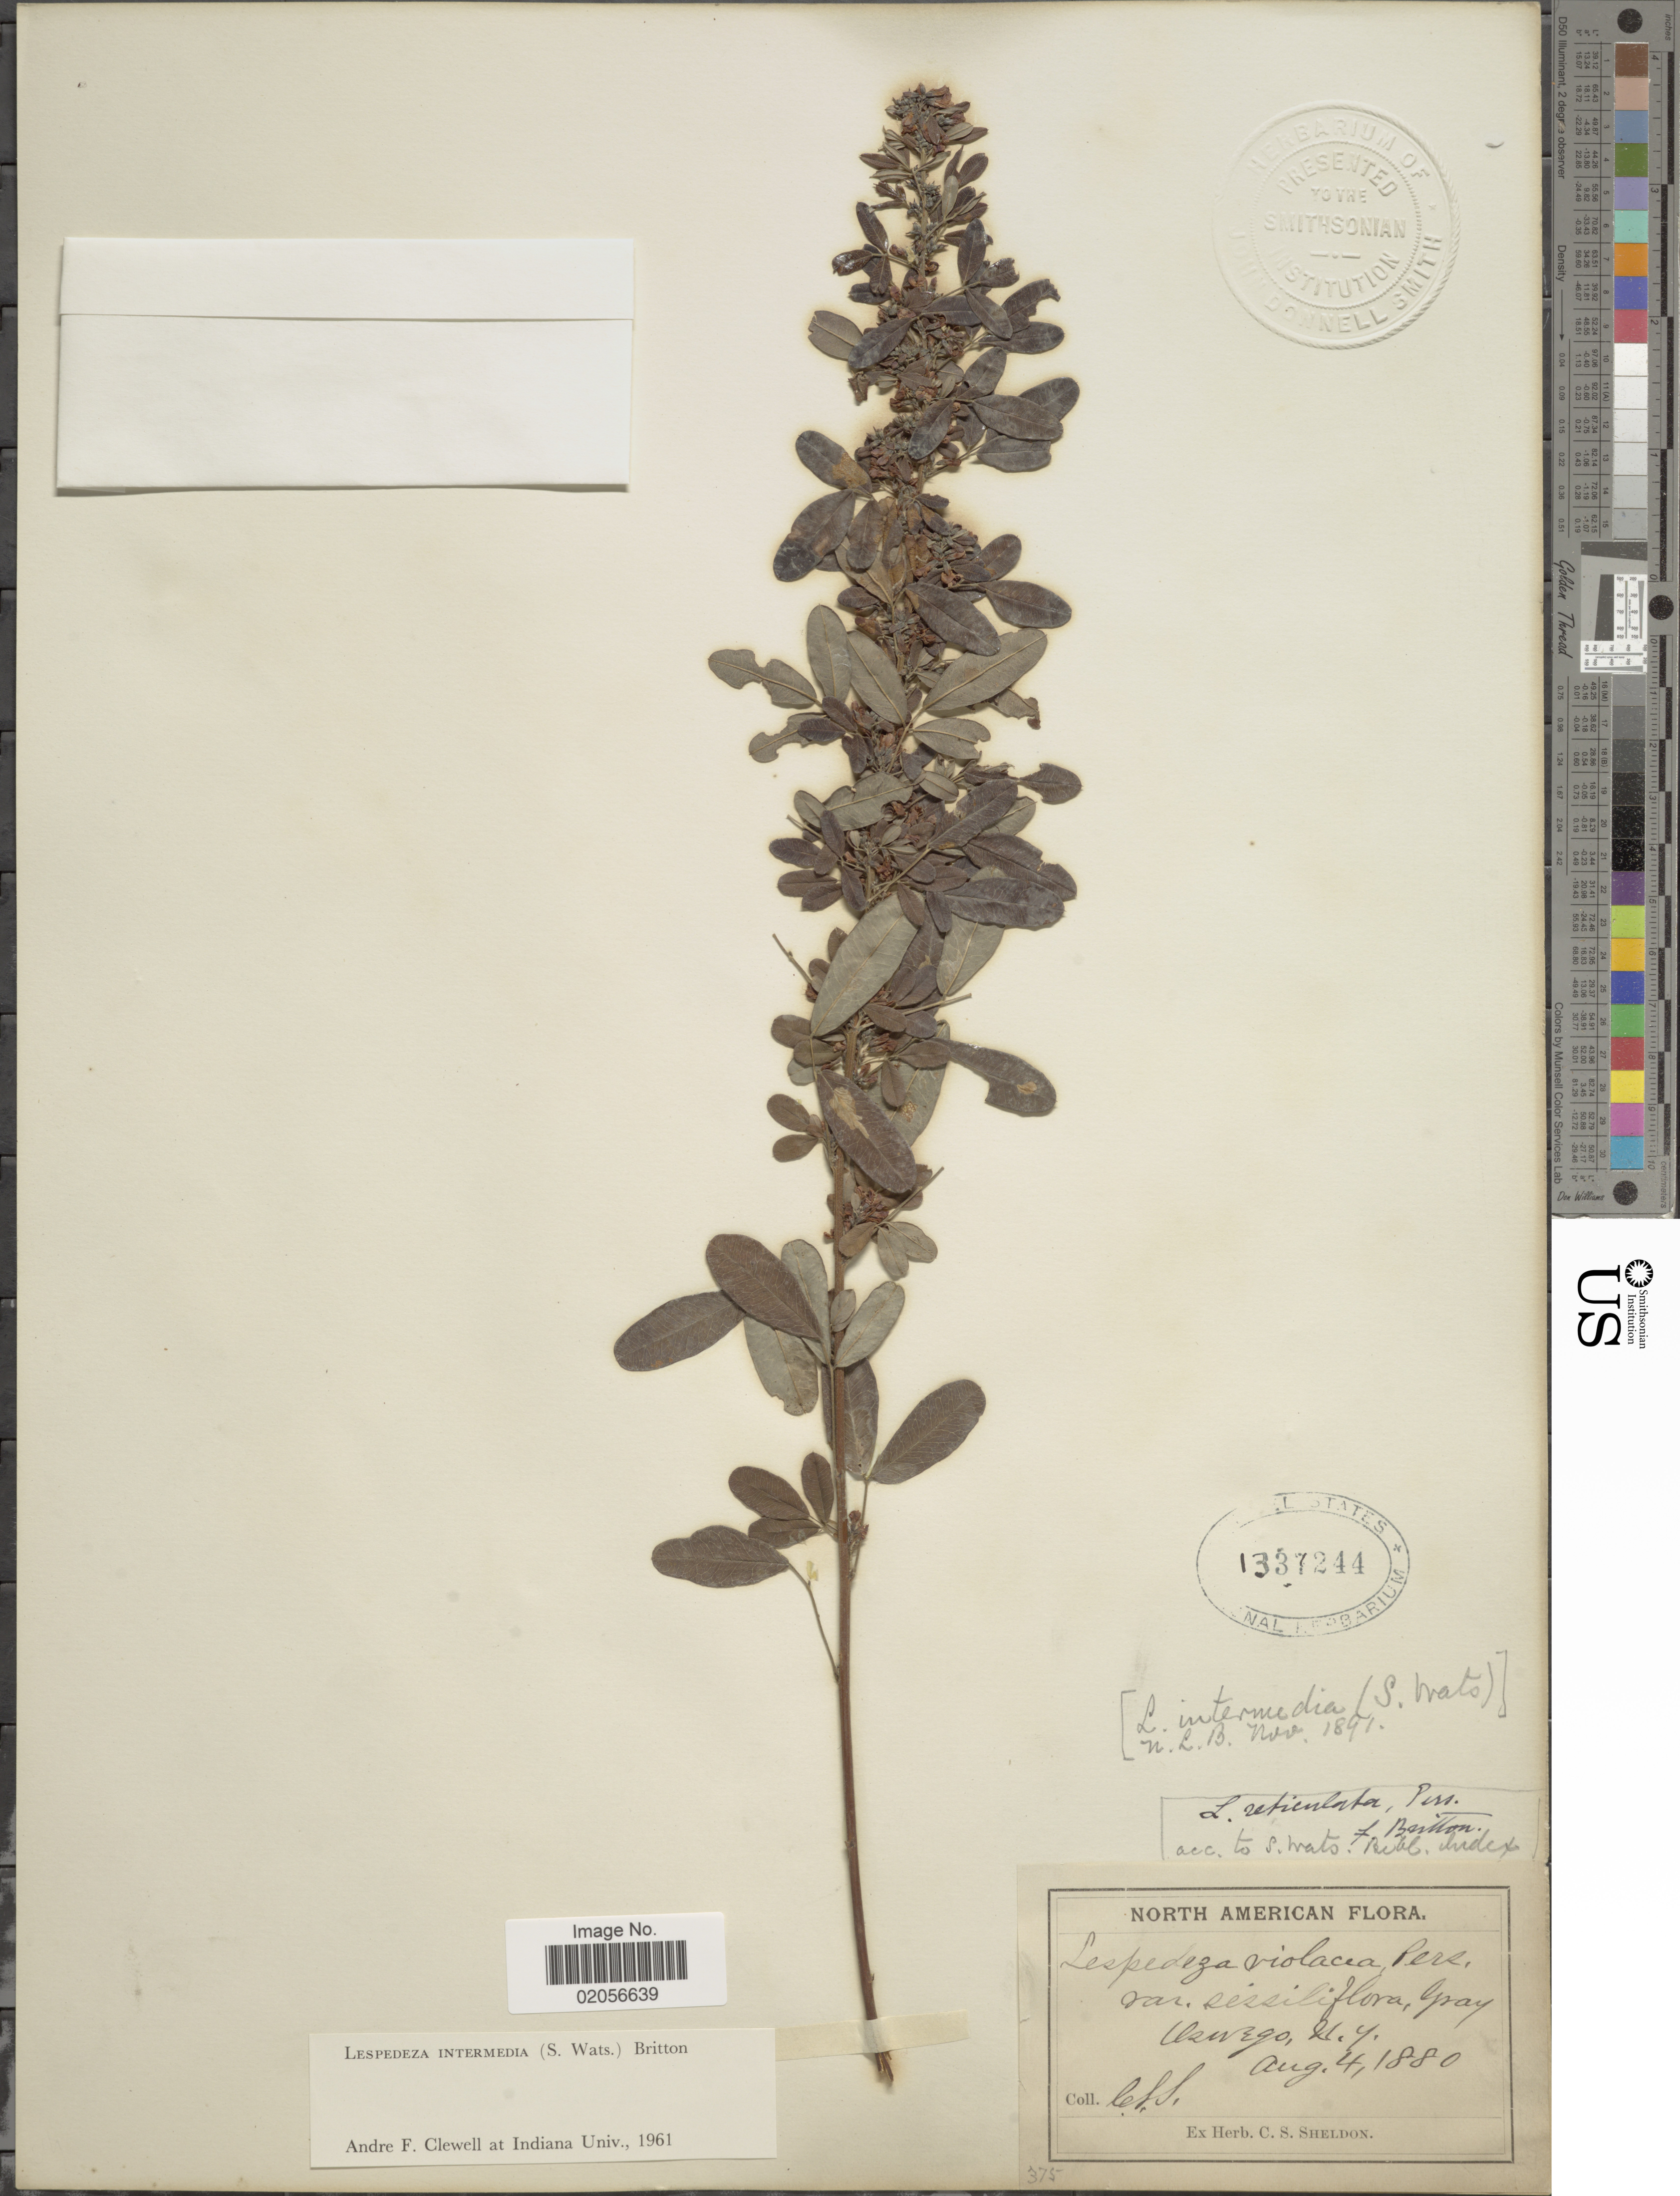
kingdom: Plantae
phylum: Tracheophyta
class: Magnoliopsida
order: Fabales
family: Fabaceae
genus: Lespedeza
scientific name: Lespedeza intermedia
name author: (S. Watson) Britton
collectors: C. S. Sheldon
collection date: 1880-08-04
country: United States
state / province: New York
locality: Oswego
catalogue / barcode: US 1337244